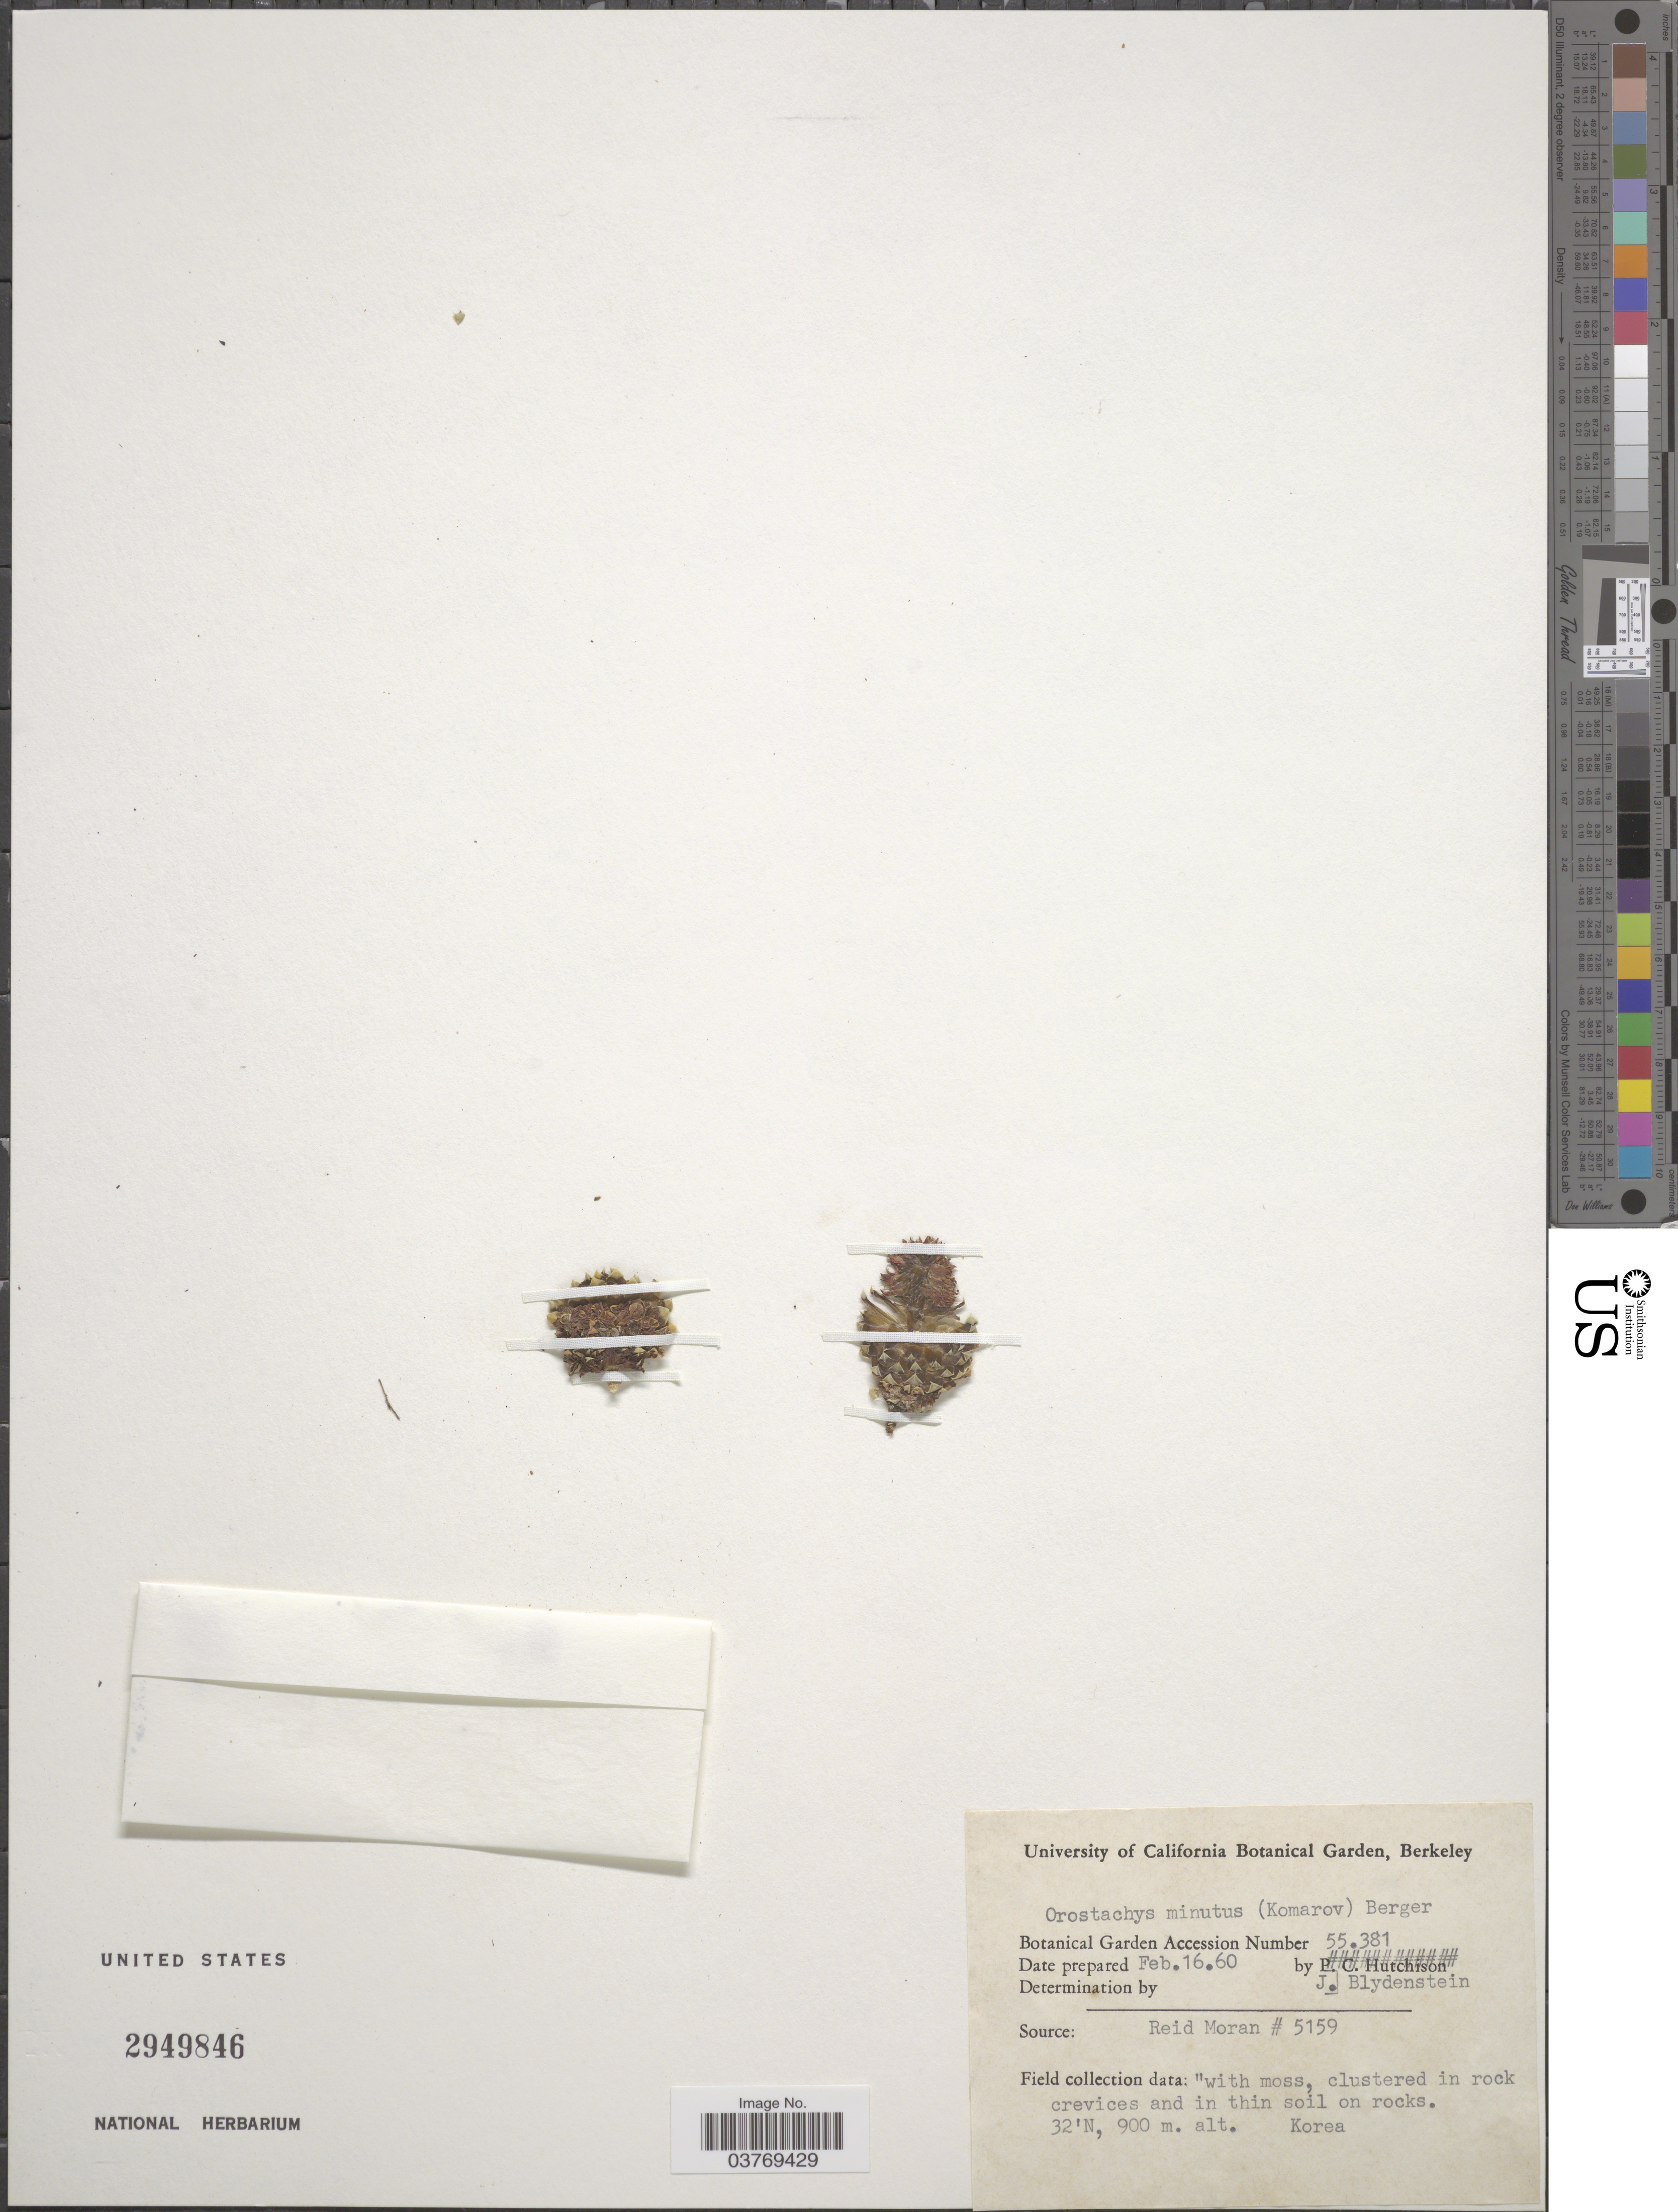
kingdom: Plantae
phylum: Tracheophyta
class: Magnoliopsida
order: Saxifragales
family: Crassulaceae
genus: Orostachys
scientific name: Orostachys minuta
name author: (Kom.) A. Berger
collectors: J. Blydenstein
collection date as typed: Transcribed d/m/y: 16/2/60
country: United States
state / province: California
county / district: Alameda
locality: University of California Botanical Garden, Berkeley.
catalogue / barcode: US 2949846